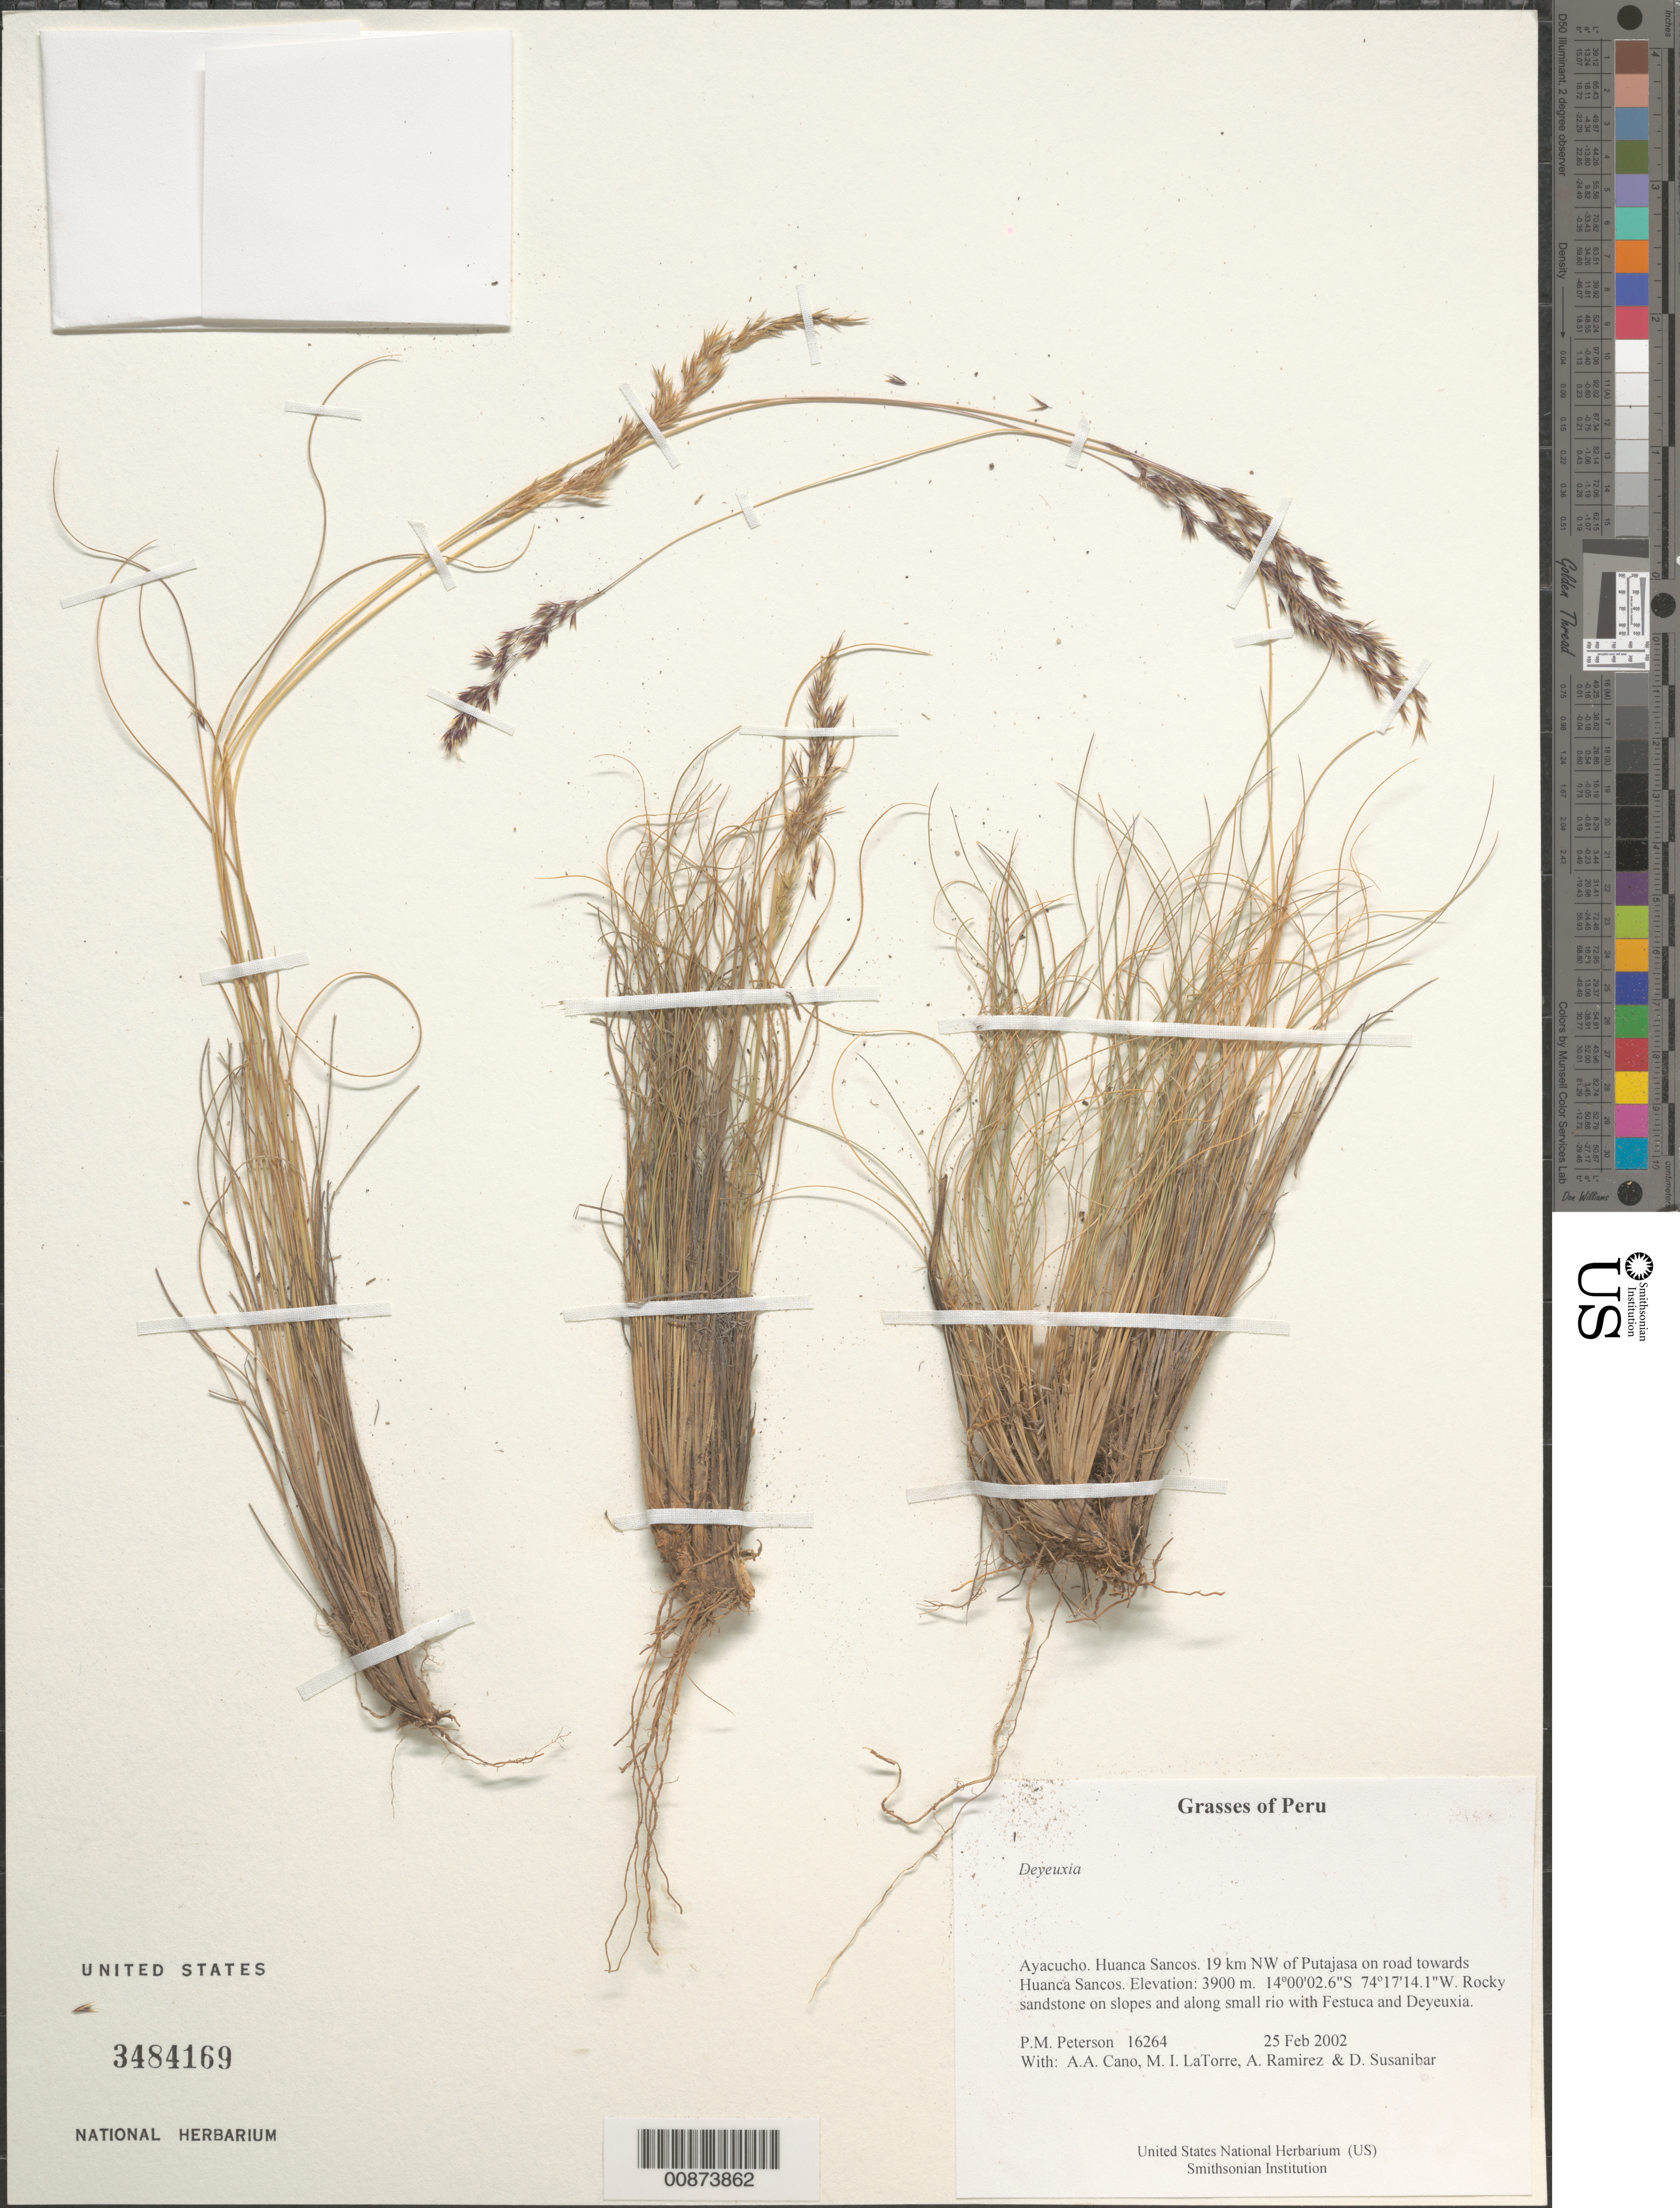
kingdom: Plantae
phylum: Tracheophyta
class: Liliopsida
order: Poales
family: Poaceae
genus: Calamagrostis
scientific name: Calamagrostis sp.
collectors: P. M. Peterson, A. Cano, M. I. La Torre, A. Ramírez & D. Susanibar Cruz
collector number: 16264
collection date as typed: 25 Feb 2002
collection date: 2002-02-25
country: Peru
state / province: Ayacucho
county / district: Huanca Sancos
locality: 19 km NW of Putajasa on road towards Huanca Sancos.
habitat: Rocky sandstone on slopes and along small rio with ~Festuca and Deyeuxia~.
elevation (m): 3900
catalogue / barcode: US 3484169